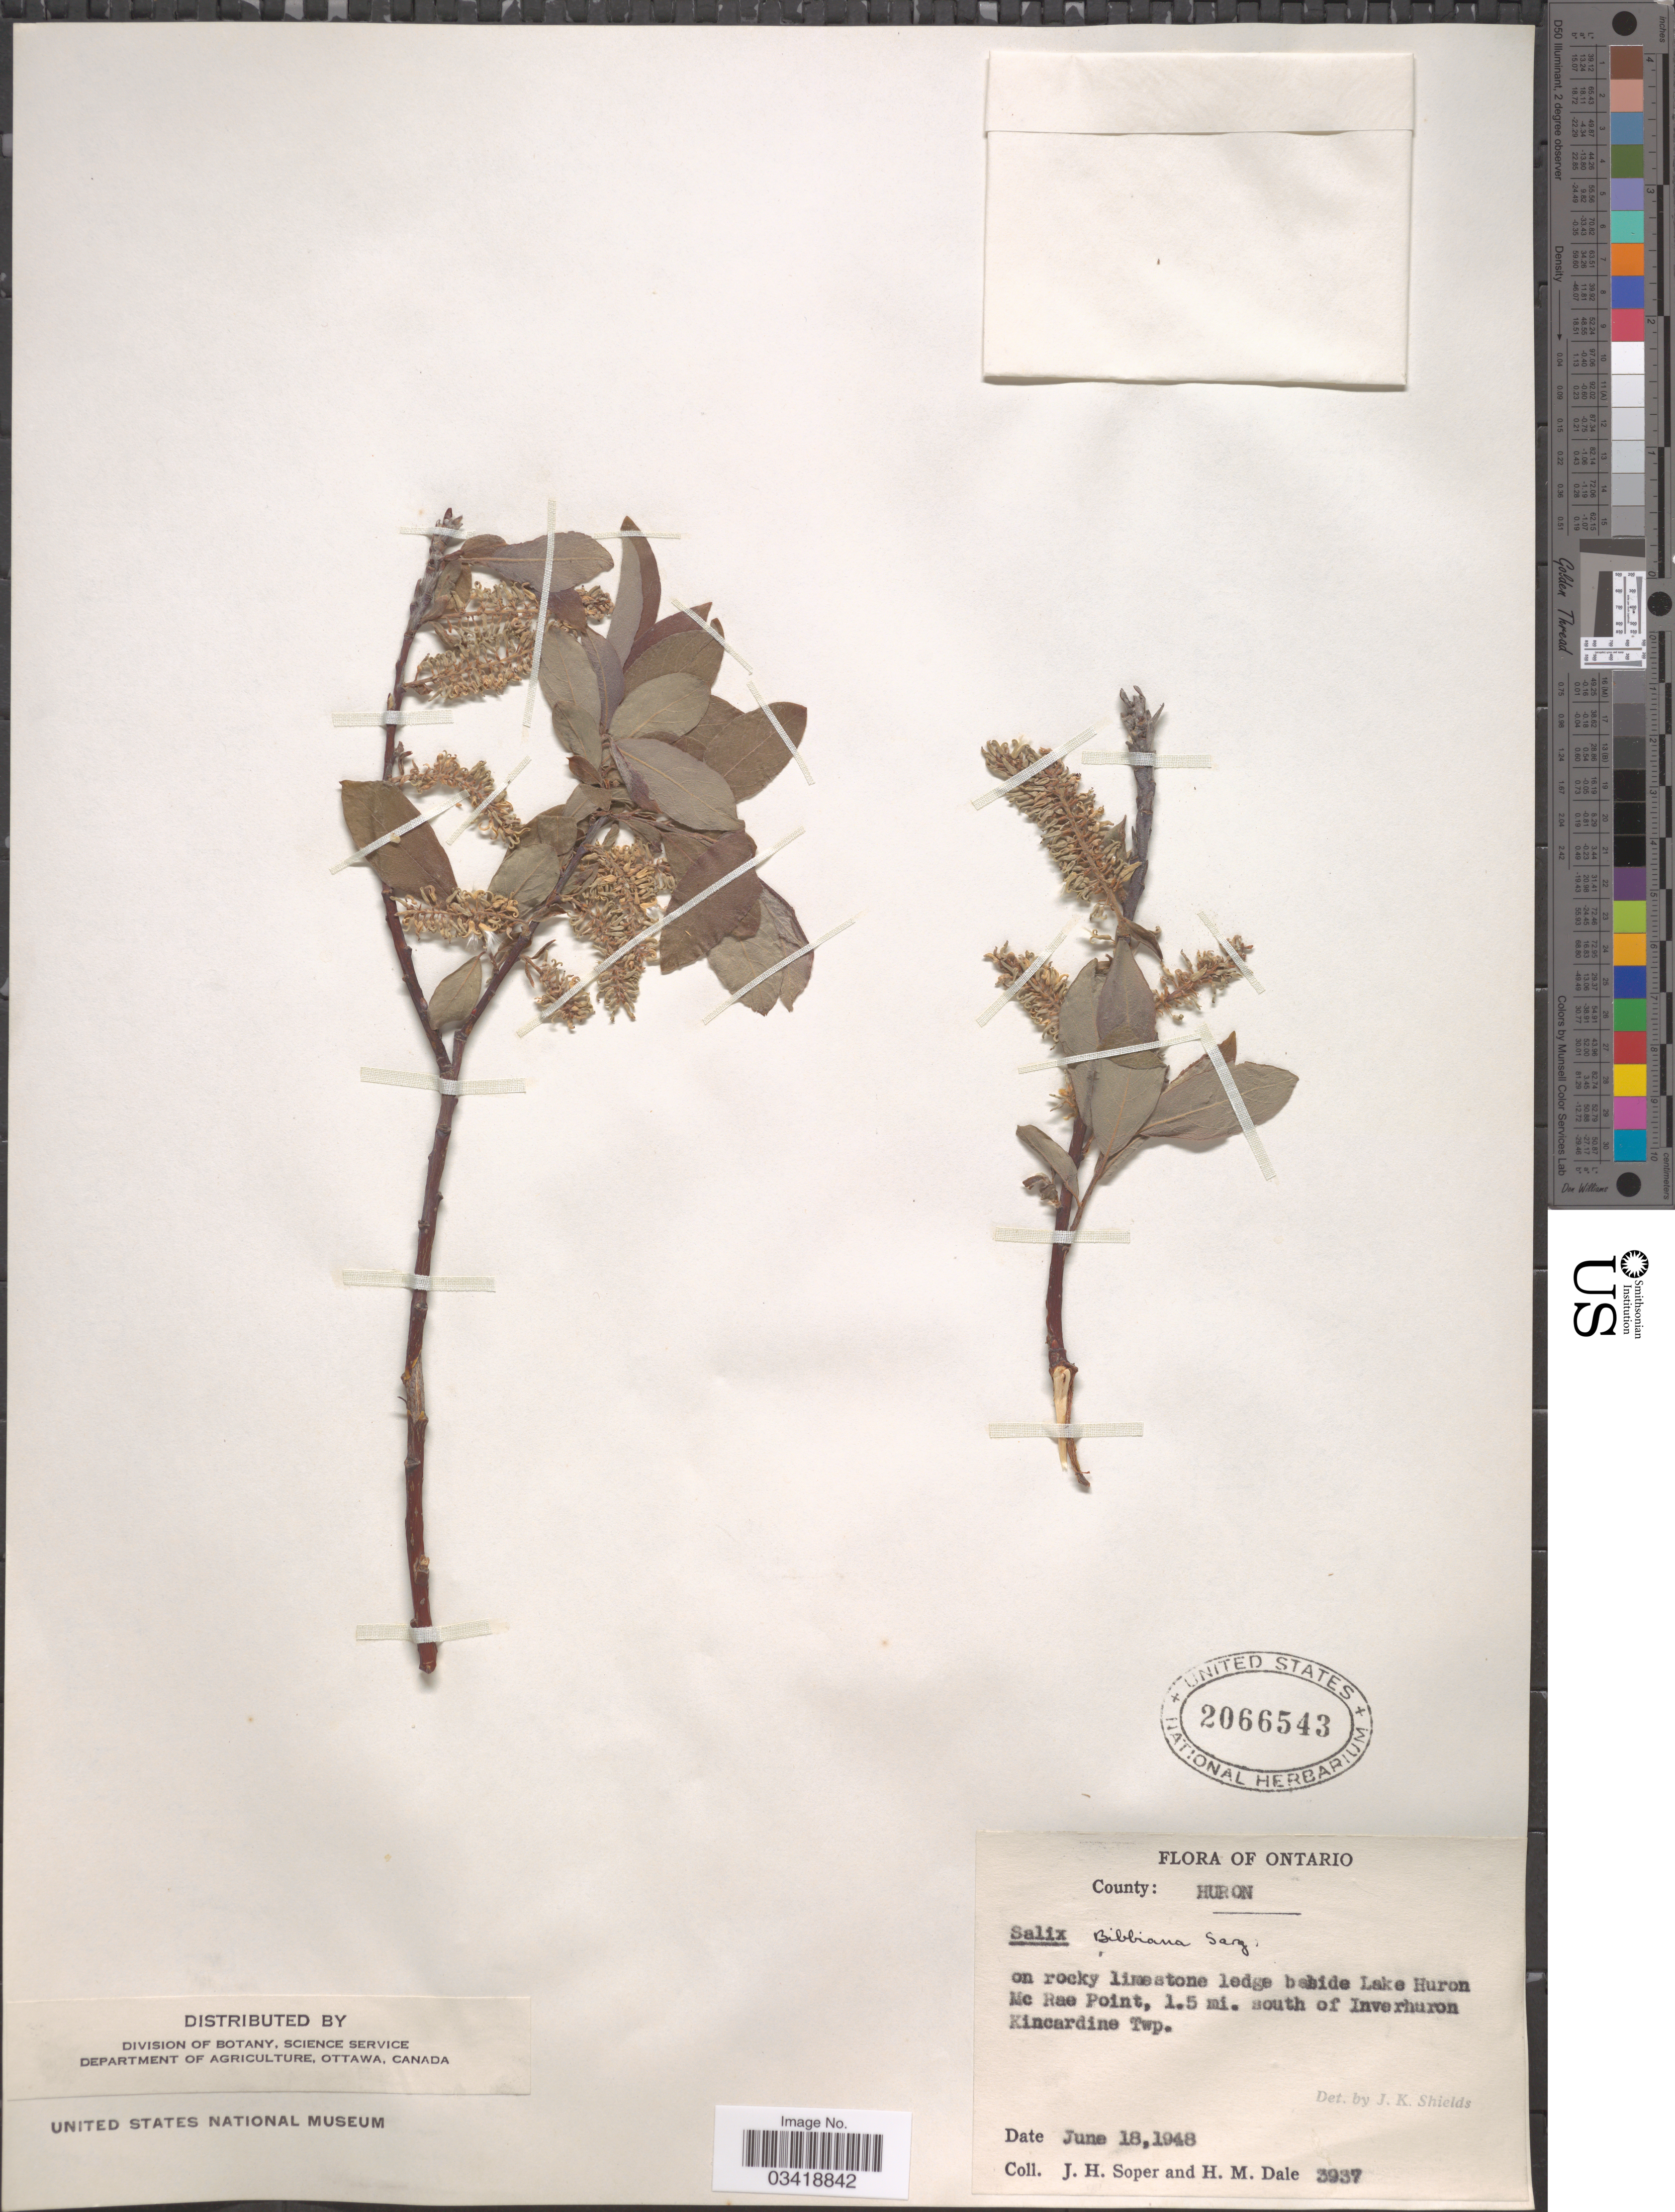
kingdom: Plantae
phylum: Tracheophyta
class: Magnoliopsida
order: Malpighiales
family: Salicaceae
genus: Salix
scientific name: Salix bebbiana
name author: Sarg.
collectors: J. H. Soper & H. M. Dale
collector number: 3937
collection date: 1948-06-18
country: Canada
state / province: Ontario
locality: County: Huron. On rocky limestone ledge beside Lake Huron Mc Rae Point, 1.5 mi. south of Inverhuron Kincardine Twp.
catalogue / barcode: US 2066543